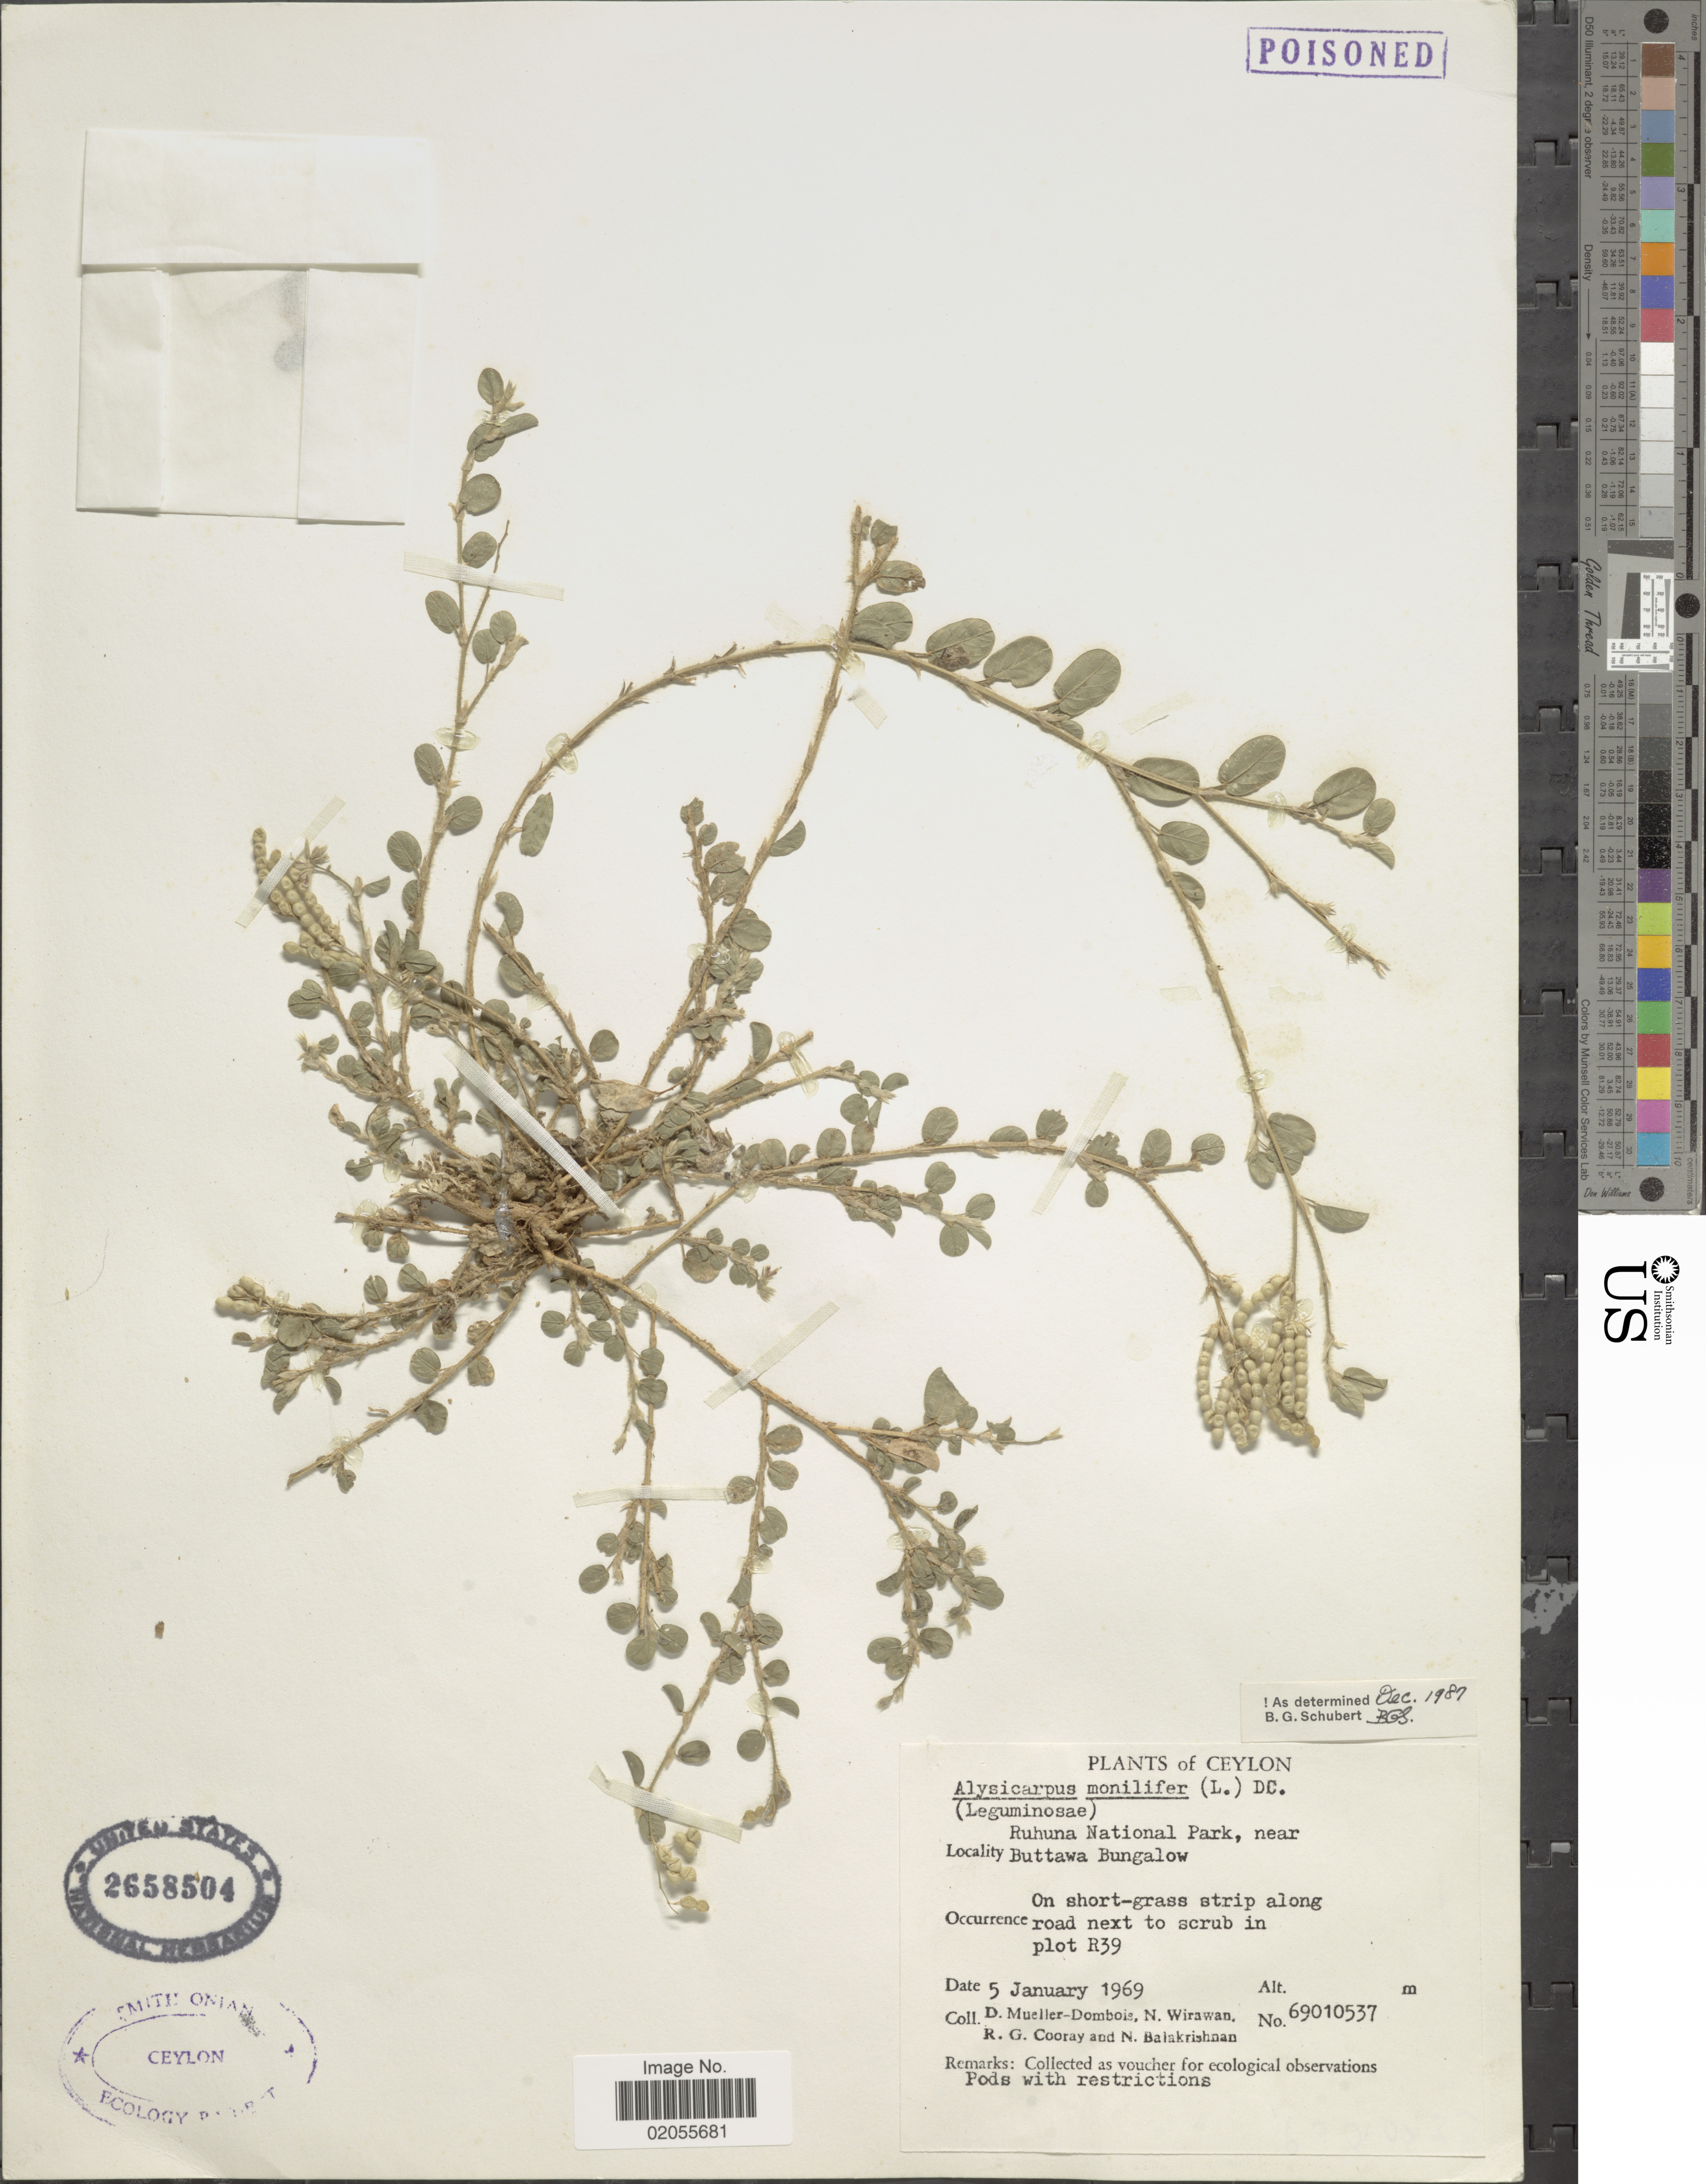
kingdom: Plantae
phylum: Tracheophyta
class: Magnoliopsida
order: Fabales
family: Fabaceae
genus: Alysicarpus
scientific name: Alysicarpus monilifer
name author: (L.) DC.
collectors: D. Mueller-Dombois, N. Wirawan, R. Cooray & N. Balakrishnan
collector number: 69010537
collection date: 1969-01-05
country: Sri Lanka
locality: Ceylon, Ruhuna National Park, near Buttawa Bungalow, in plot R39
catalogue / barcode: US 2658504